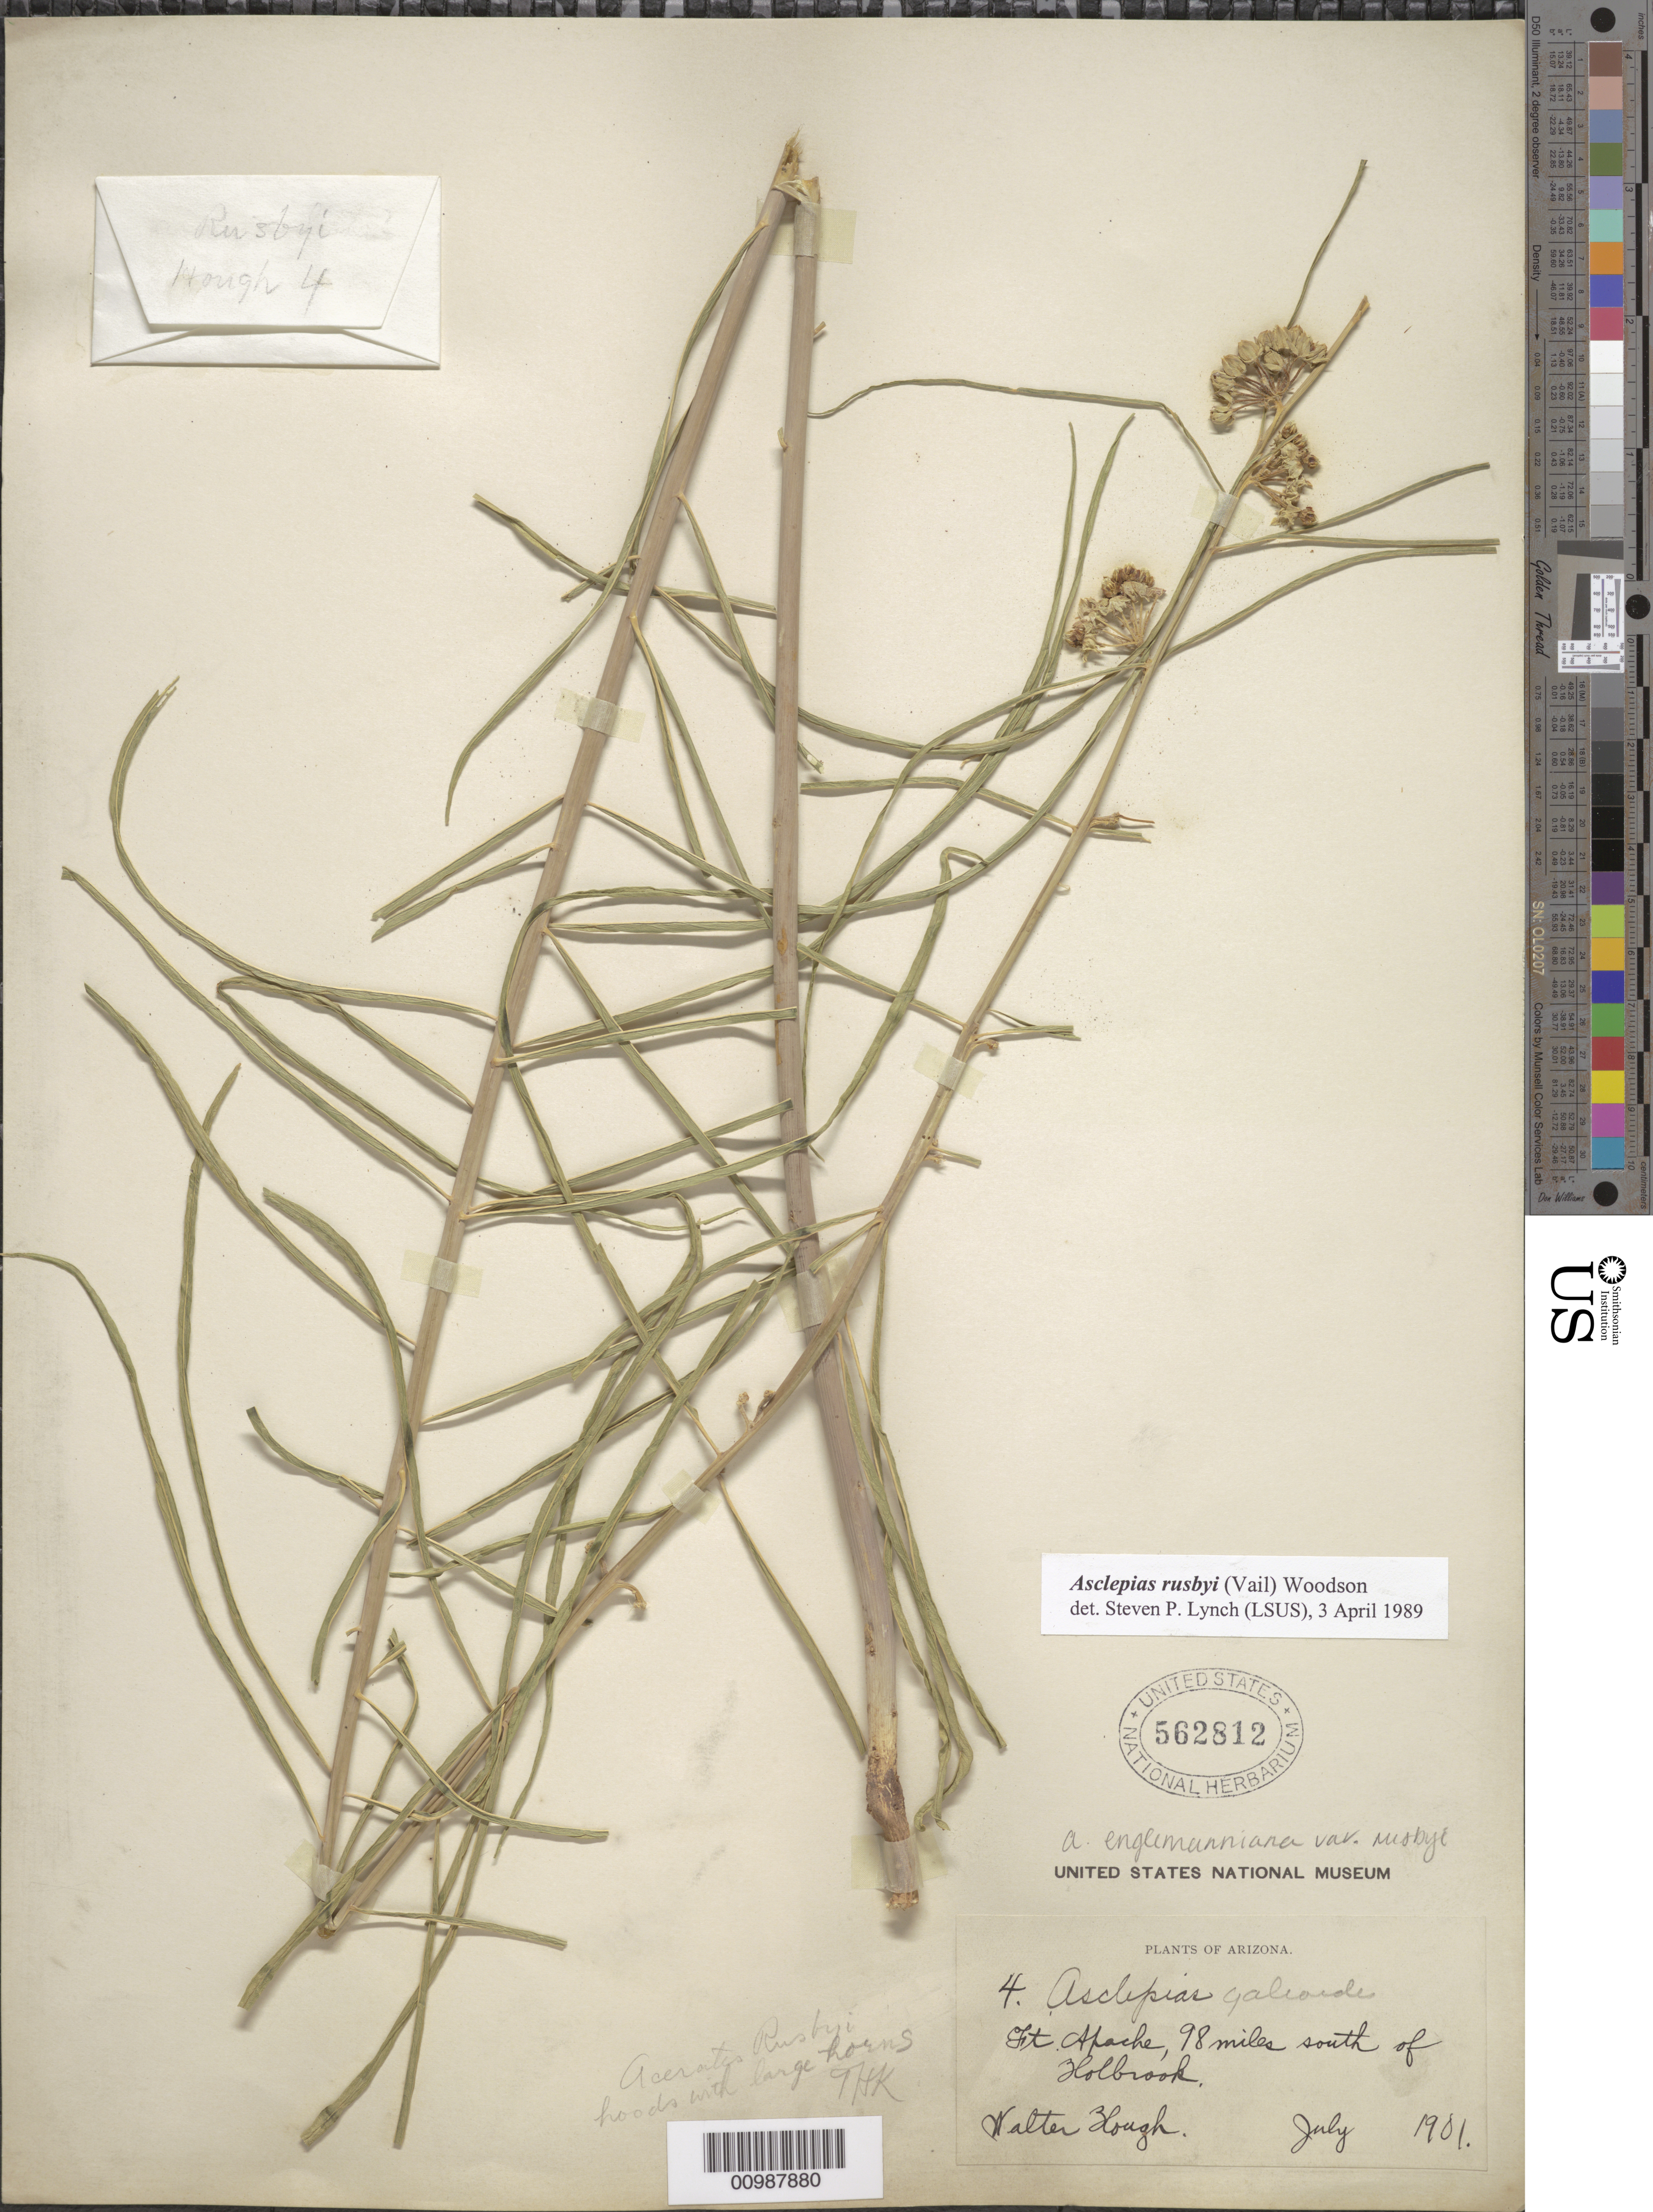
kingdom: Plantae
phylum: Tracheophyta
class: Magnoliopsida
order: Gentianales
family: Apocynaceae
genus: Asclepias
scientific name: Asclepias engelmanniana var. rusbyi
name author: (Vail) Kearney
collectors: W. Hough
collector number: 4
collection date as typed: Jul 1901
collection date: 1901-07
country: United States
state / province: Arizona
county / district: Navajo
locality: Apache, 98 miles S of Holbrook.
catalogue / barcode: US 562812